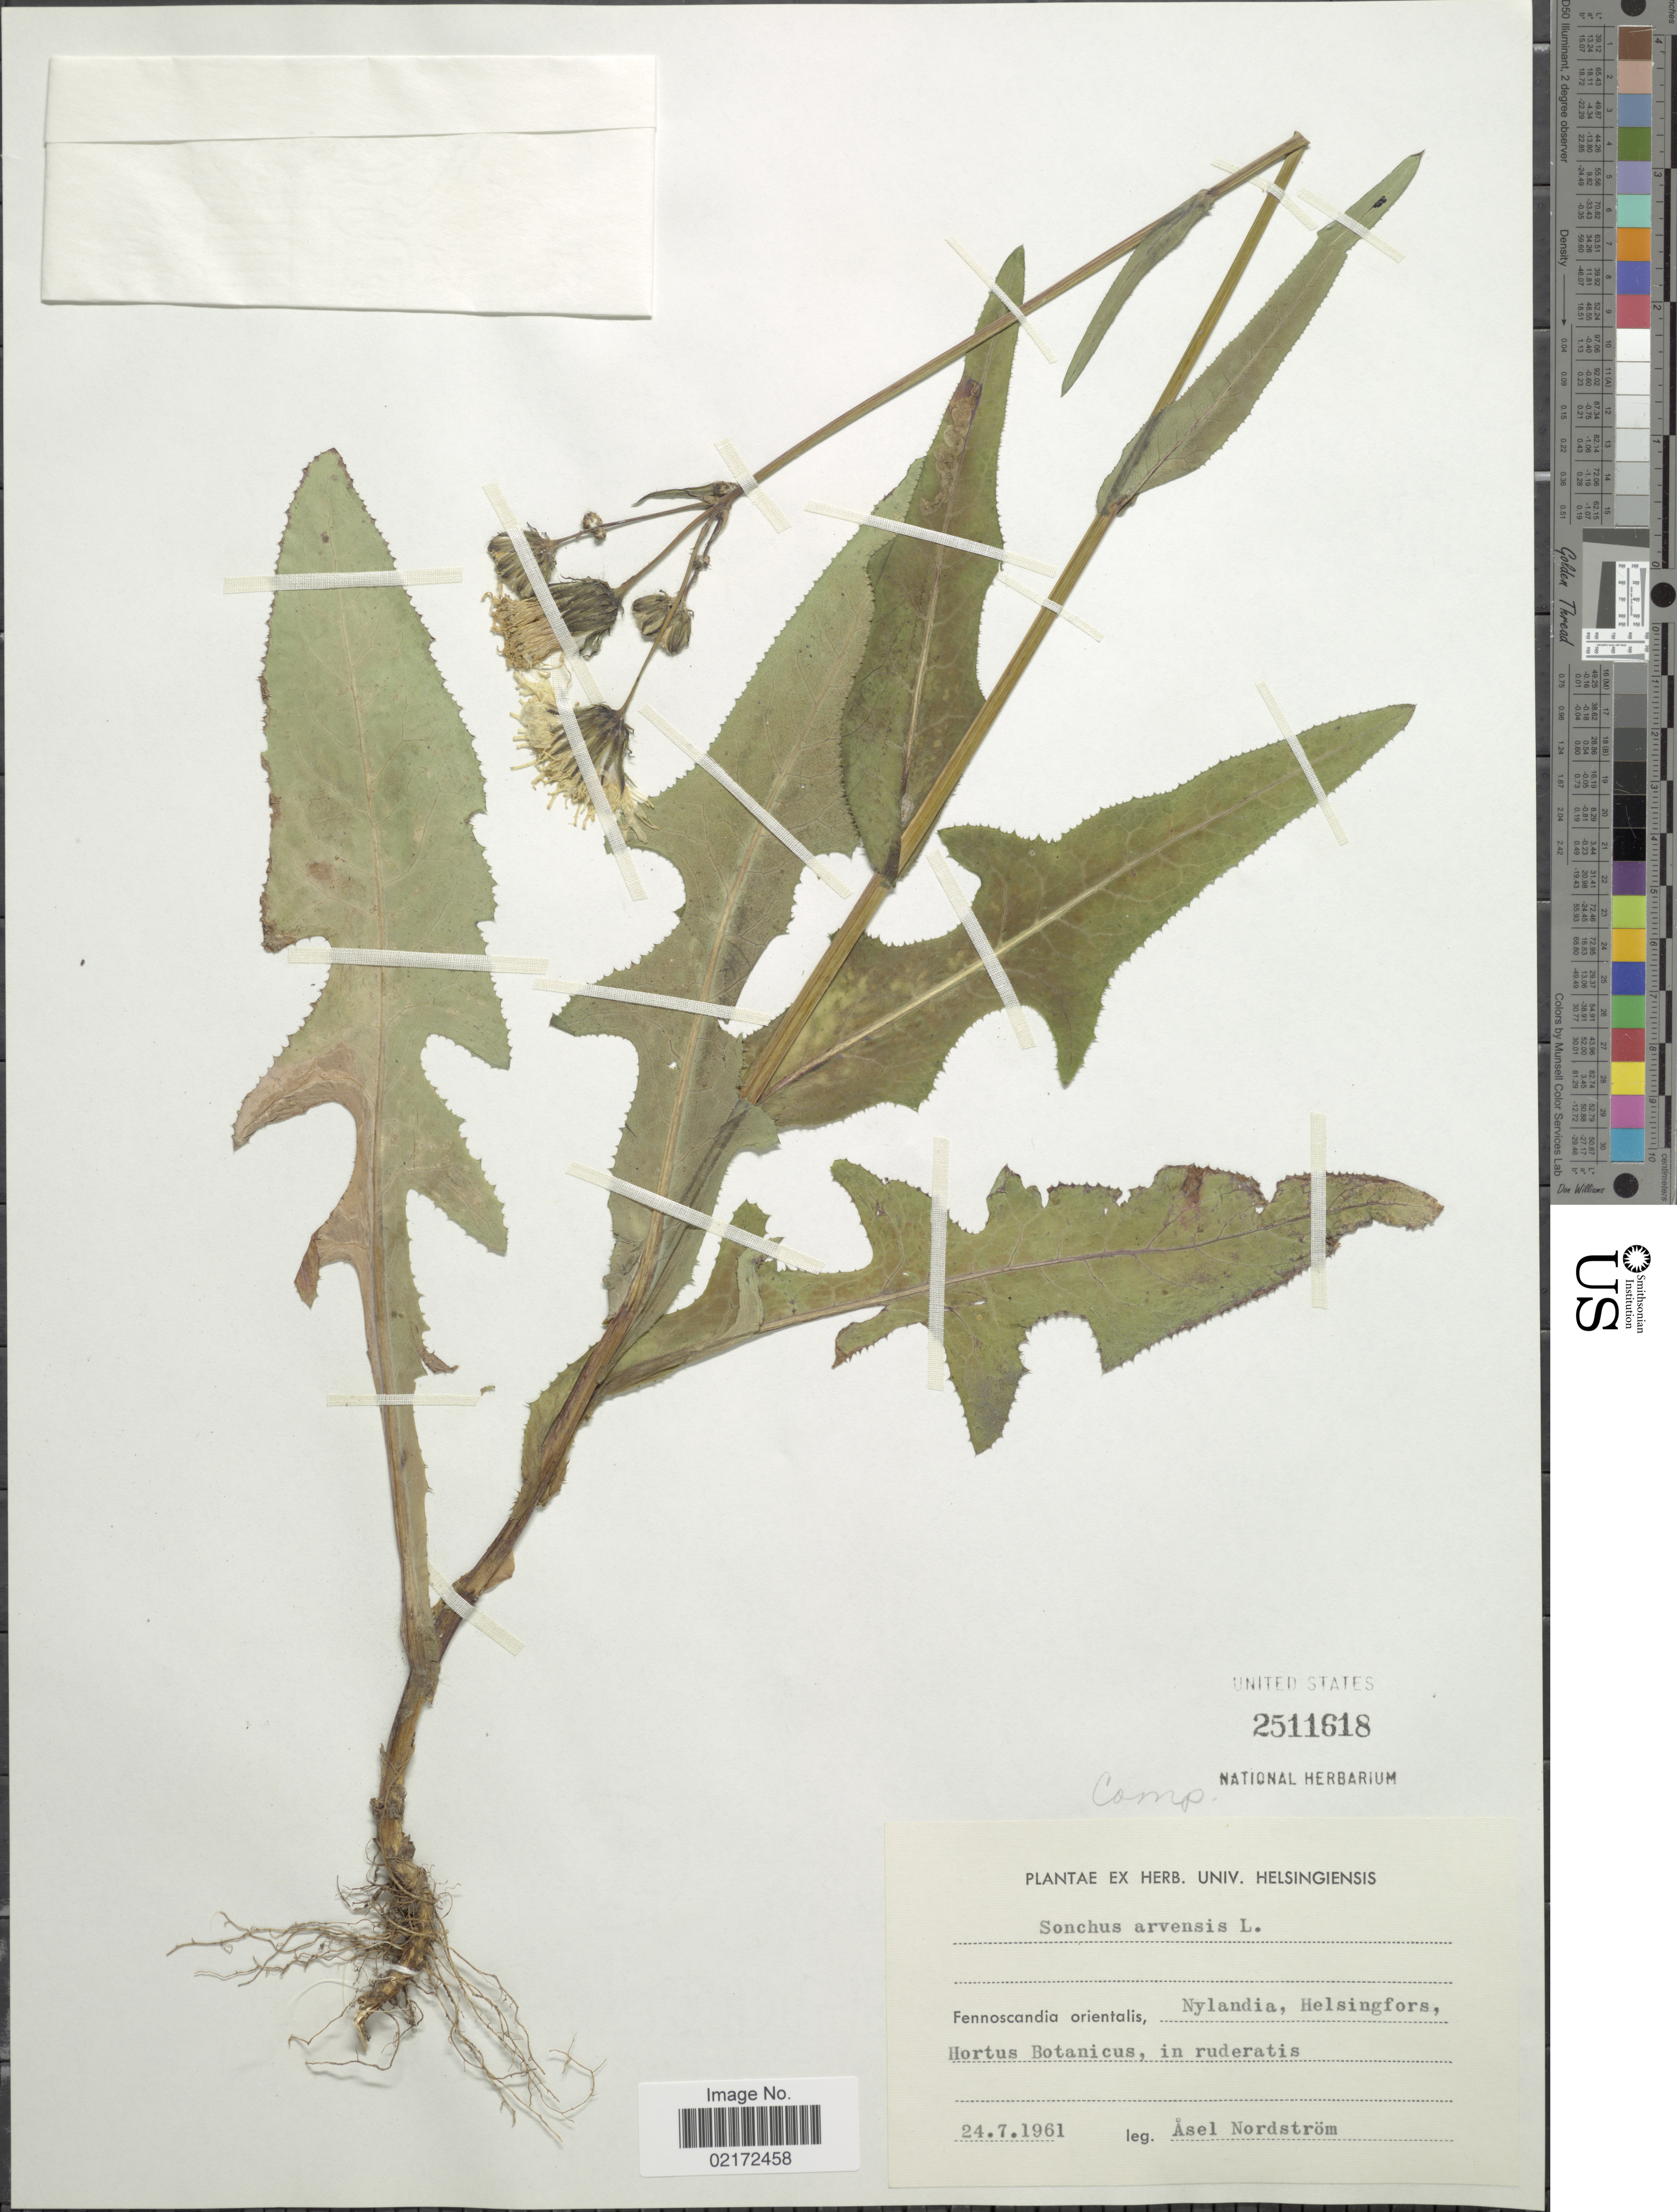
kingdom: Plantae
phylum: Tracheophyta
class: Magnoliopsida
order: Asterales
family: Asteraceae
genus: Sonchus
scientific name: Sonchus arvensis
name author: L.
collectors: A. Nordström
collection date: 1961-07-24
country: Finland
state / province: Itä-Uusimaa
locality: Fennoscandia orientalis, Nylandia, Helsingfors, Hortus Botanicus, in ruderatis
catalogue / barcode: US 2511618